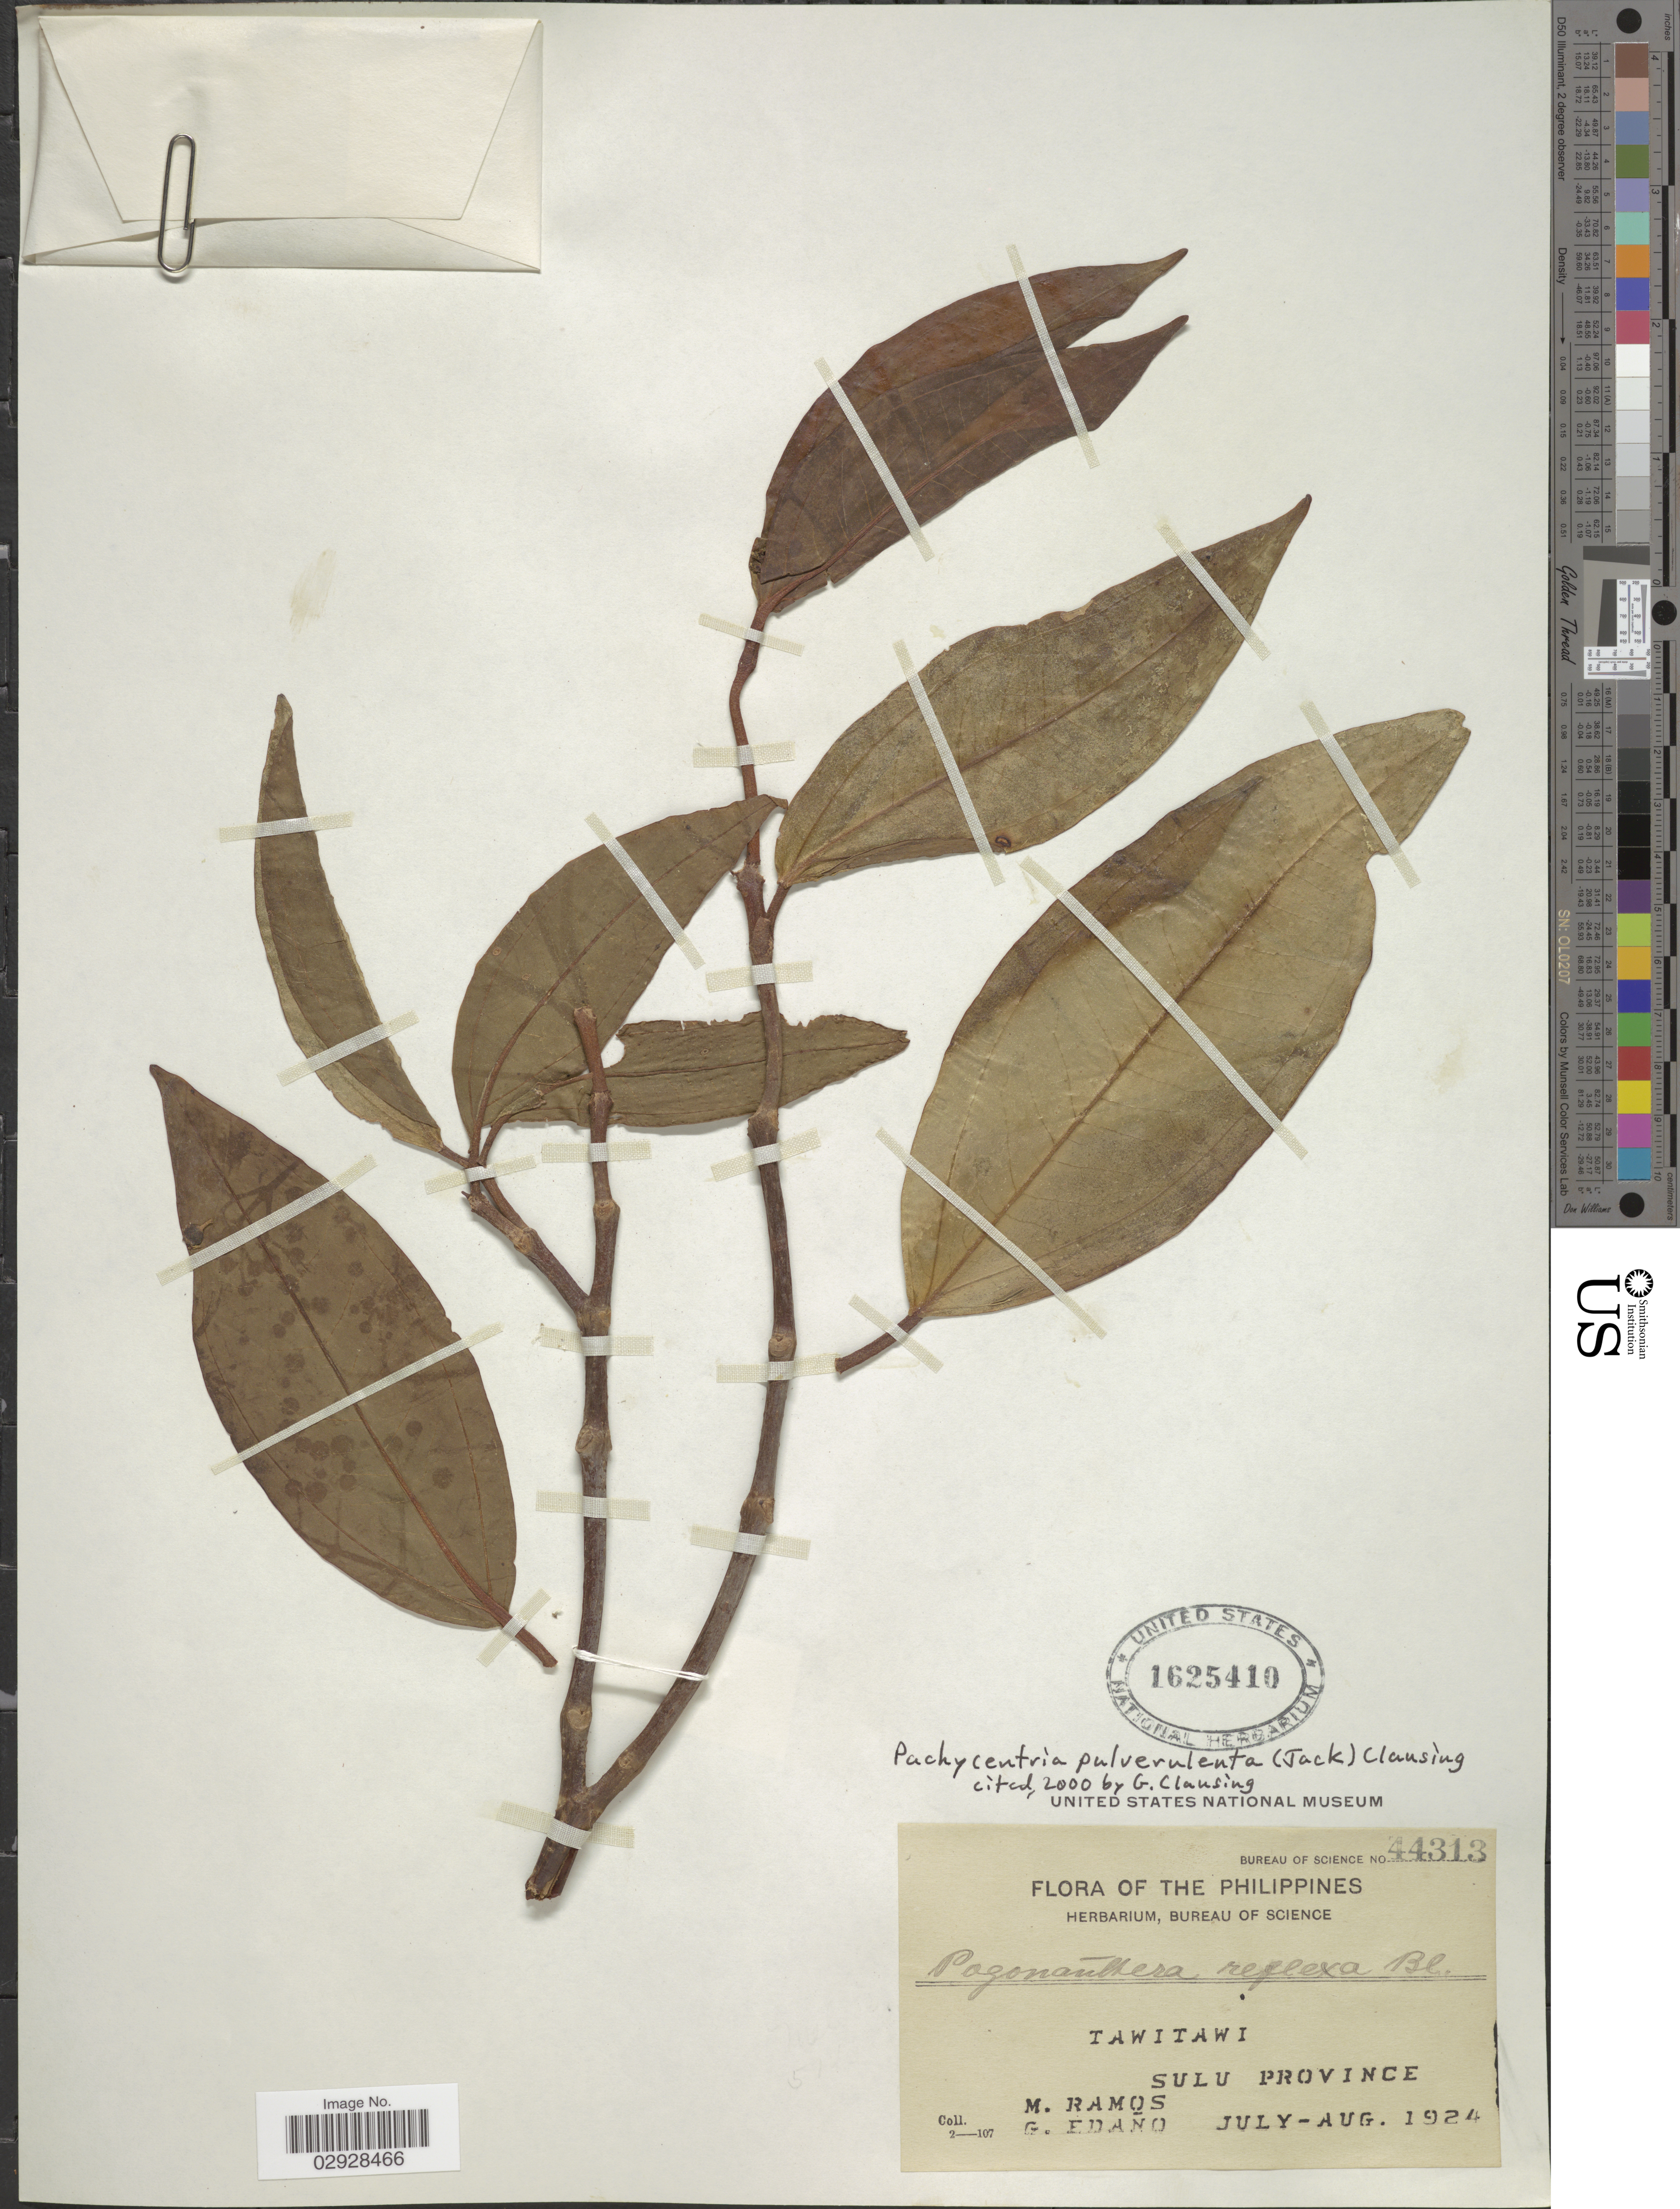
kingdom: Plantae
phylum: Tracheophyta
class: Magnoliopsida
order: Myrtales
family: Melastomataceae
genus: Pachycentria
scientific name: Pachycentria pulverulenta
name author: (Jack) Clausing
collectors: M. Ramos & G. Edaño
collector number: Bureau of Science 44313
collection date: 1924-07/1924-08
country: Philippines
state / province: Muslim Mindanao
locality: Tawitawi. Sulu Province.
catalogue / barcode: US 1625410